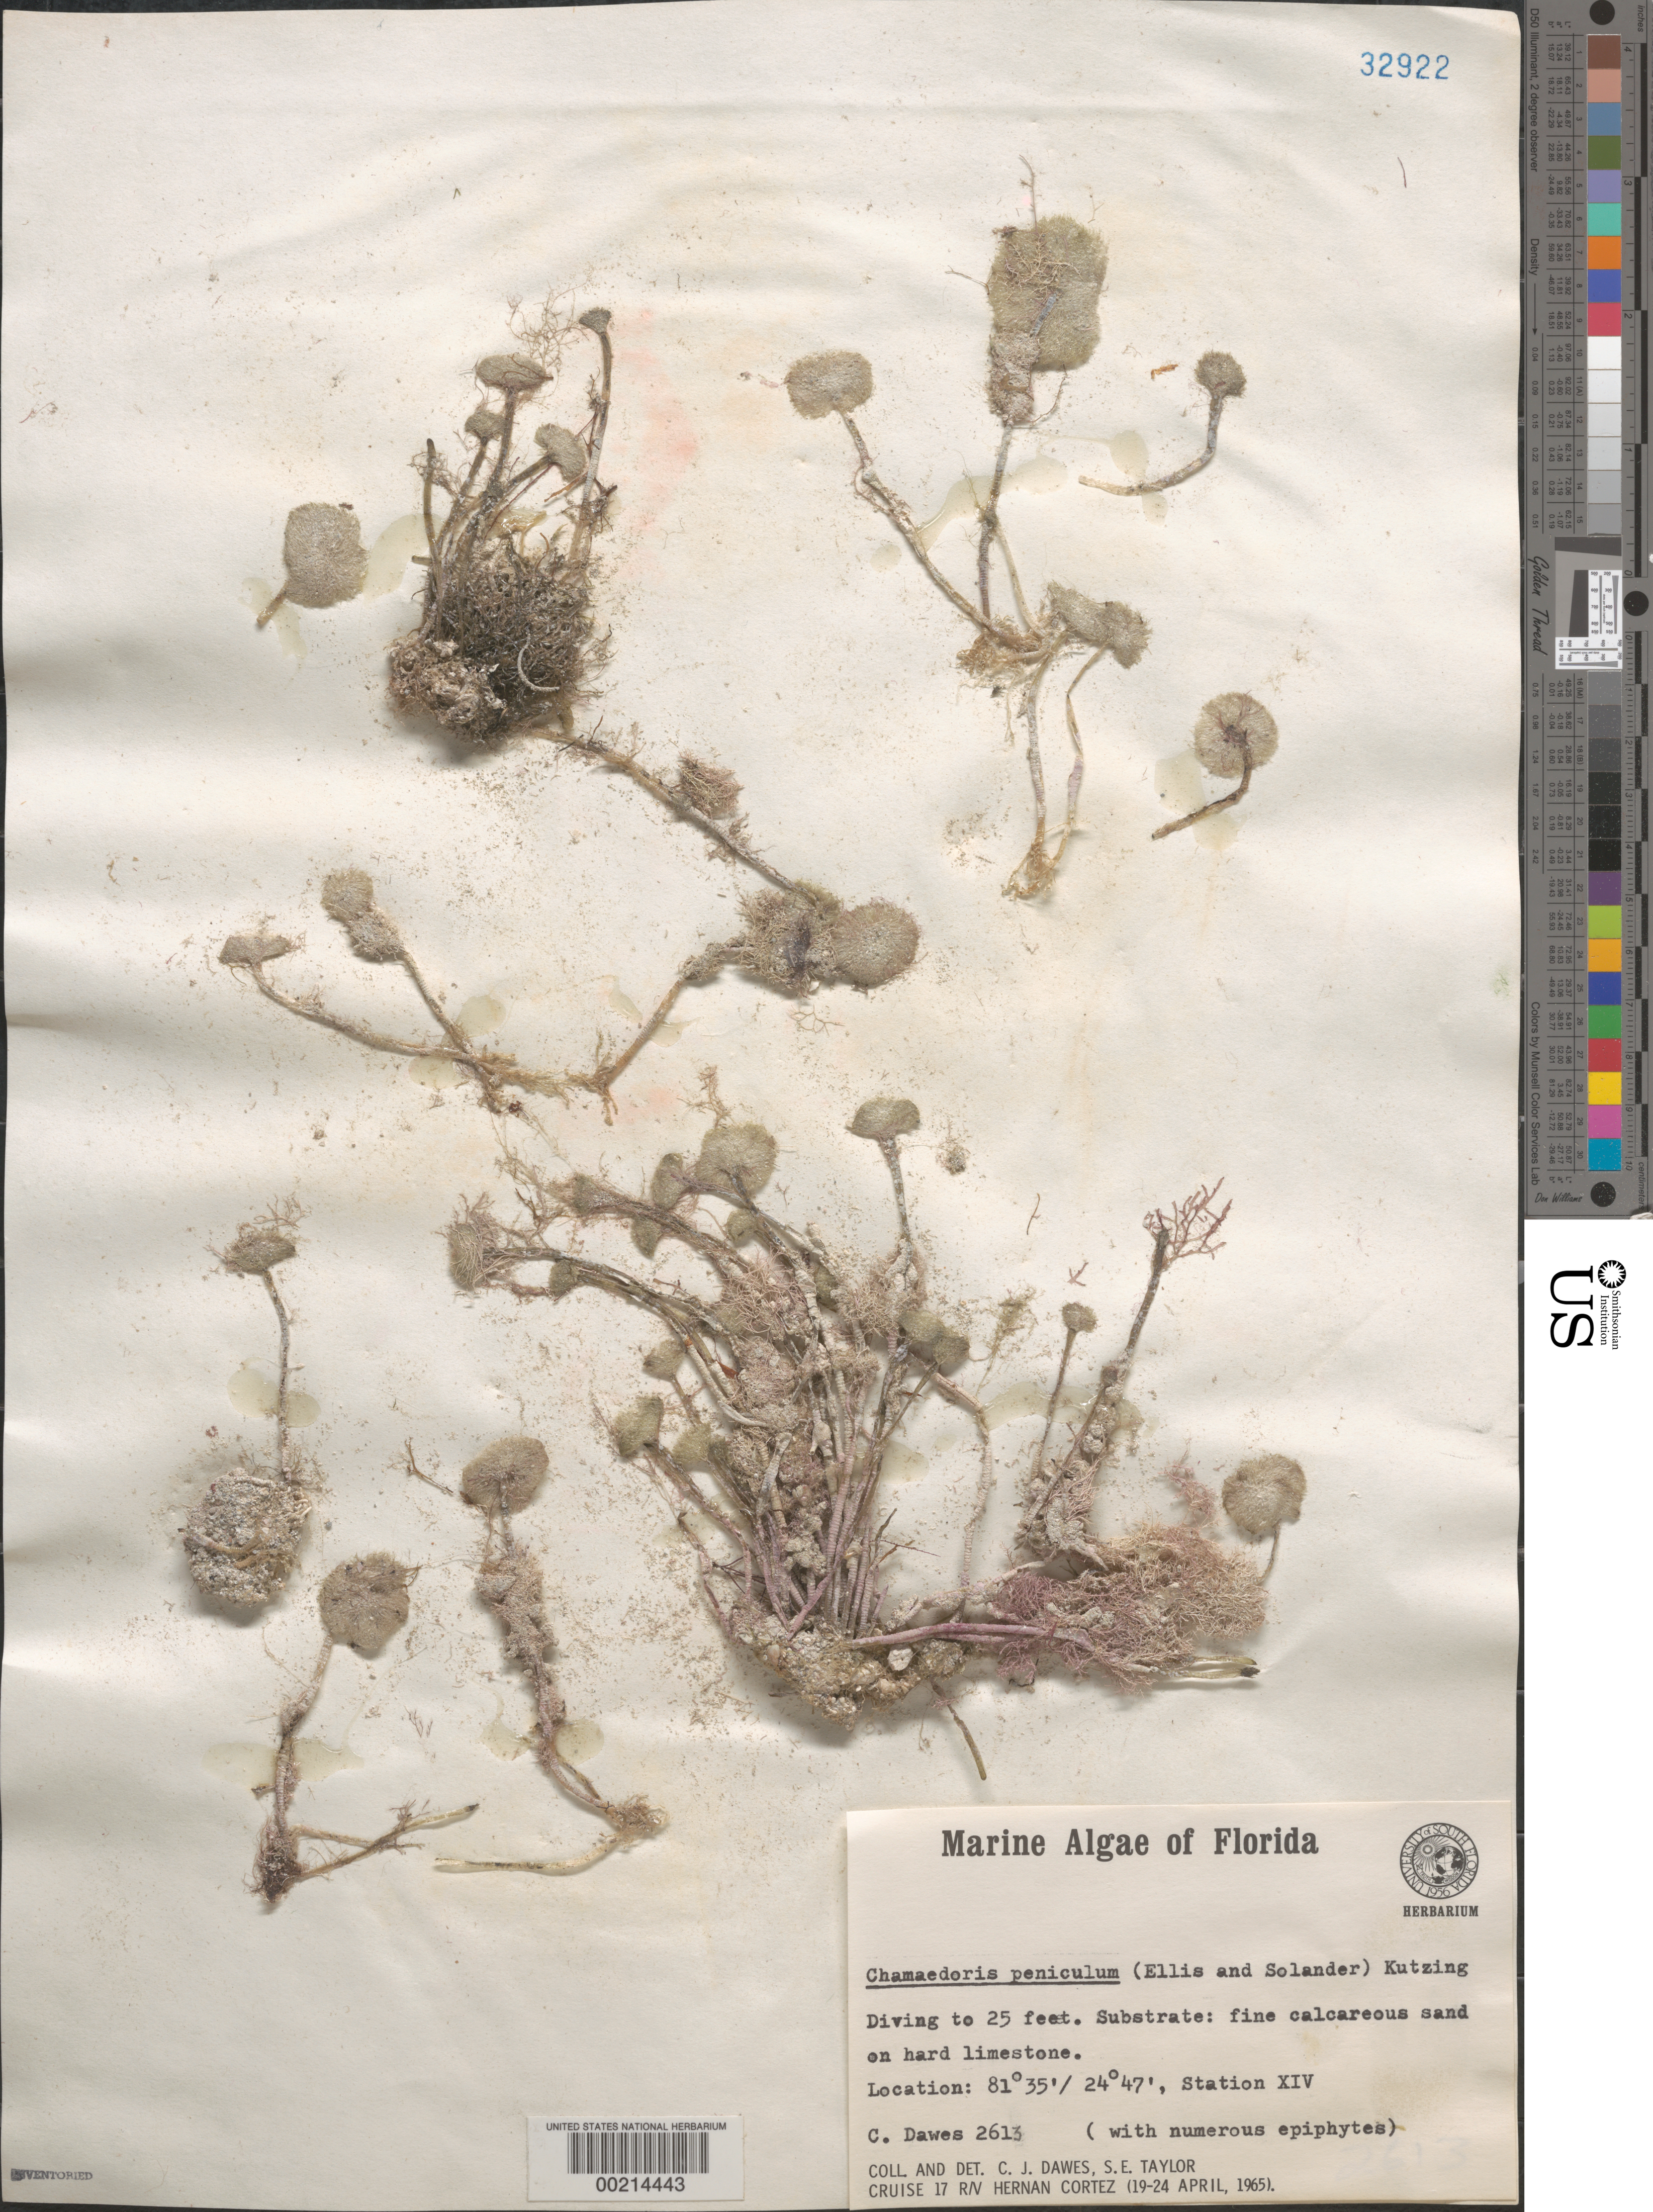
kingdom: Plantae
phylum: Chlorophyta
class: Ulvophyceae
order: Siphonocladales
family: Siphonocladaceae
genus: Chamaedoris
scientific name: Chamaedoris peniculum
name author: (J. Ellis & Sol.) Kuntze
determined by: Dawes, C. J.; Earle, S. A.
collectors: C. Dawes & S. A. Earle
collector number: Cjd 2613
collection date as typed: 19 Apr 1965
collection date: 1965-04-19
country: United States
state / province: Florida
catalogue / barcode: US 32922